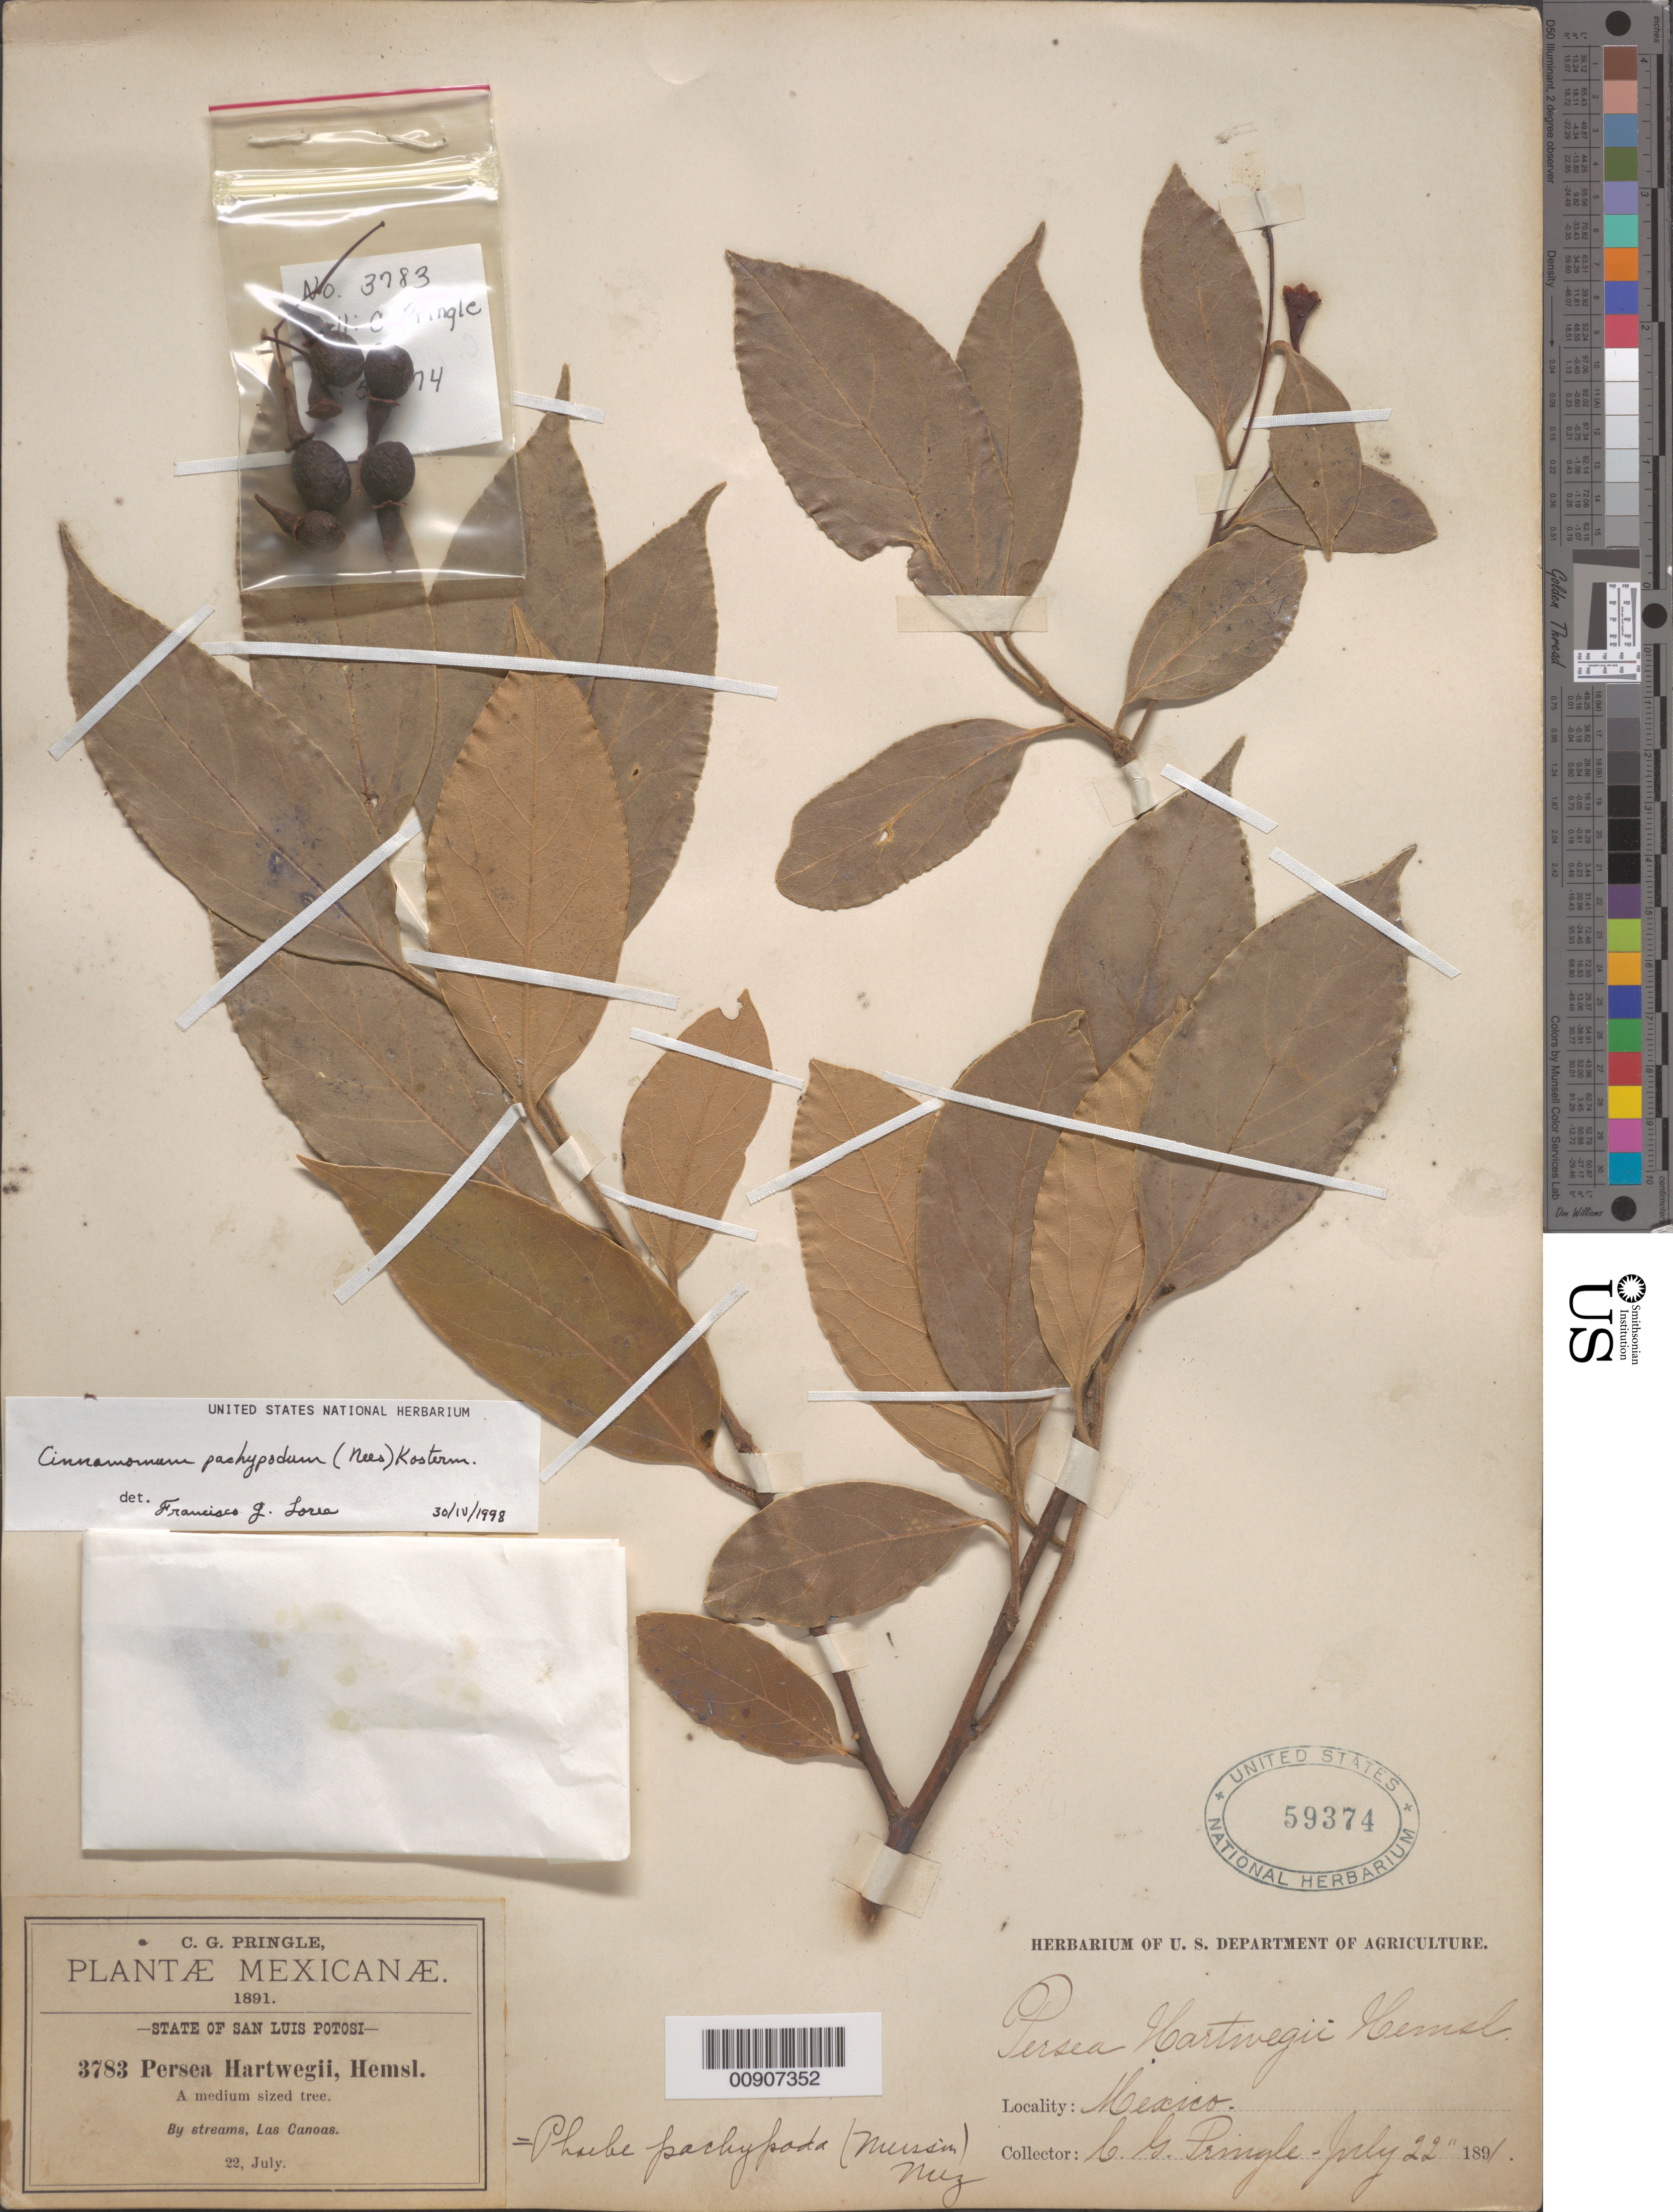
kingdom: Plantae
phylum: Tracheophyta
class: Magnoliopsida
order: Laurales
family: Lauraceae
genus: Cinnamomum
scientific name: Cinnamomum pachypodum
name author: (Nees) Kosterm.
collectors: C. G. Pringle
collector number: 3783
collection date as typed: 22 Jul 1891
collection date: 1891-07-22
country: Mexico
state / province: San Luis Potosí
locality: San Luis Potosí: Las Canoas.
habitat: By streams.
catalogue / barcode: US 59374